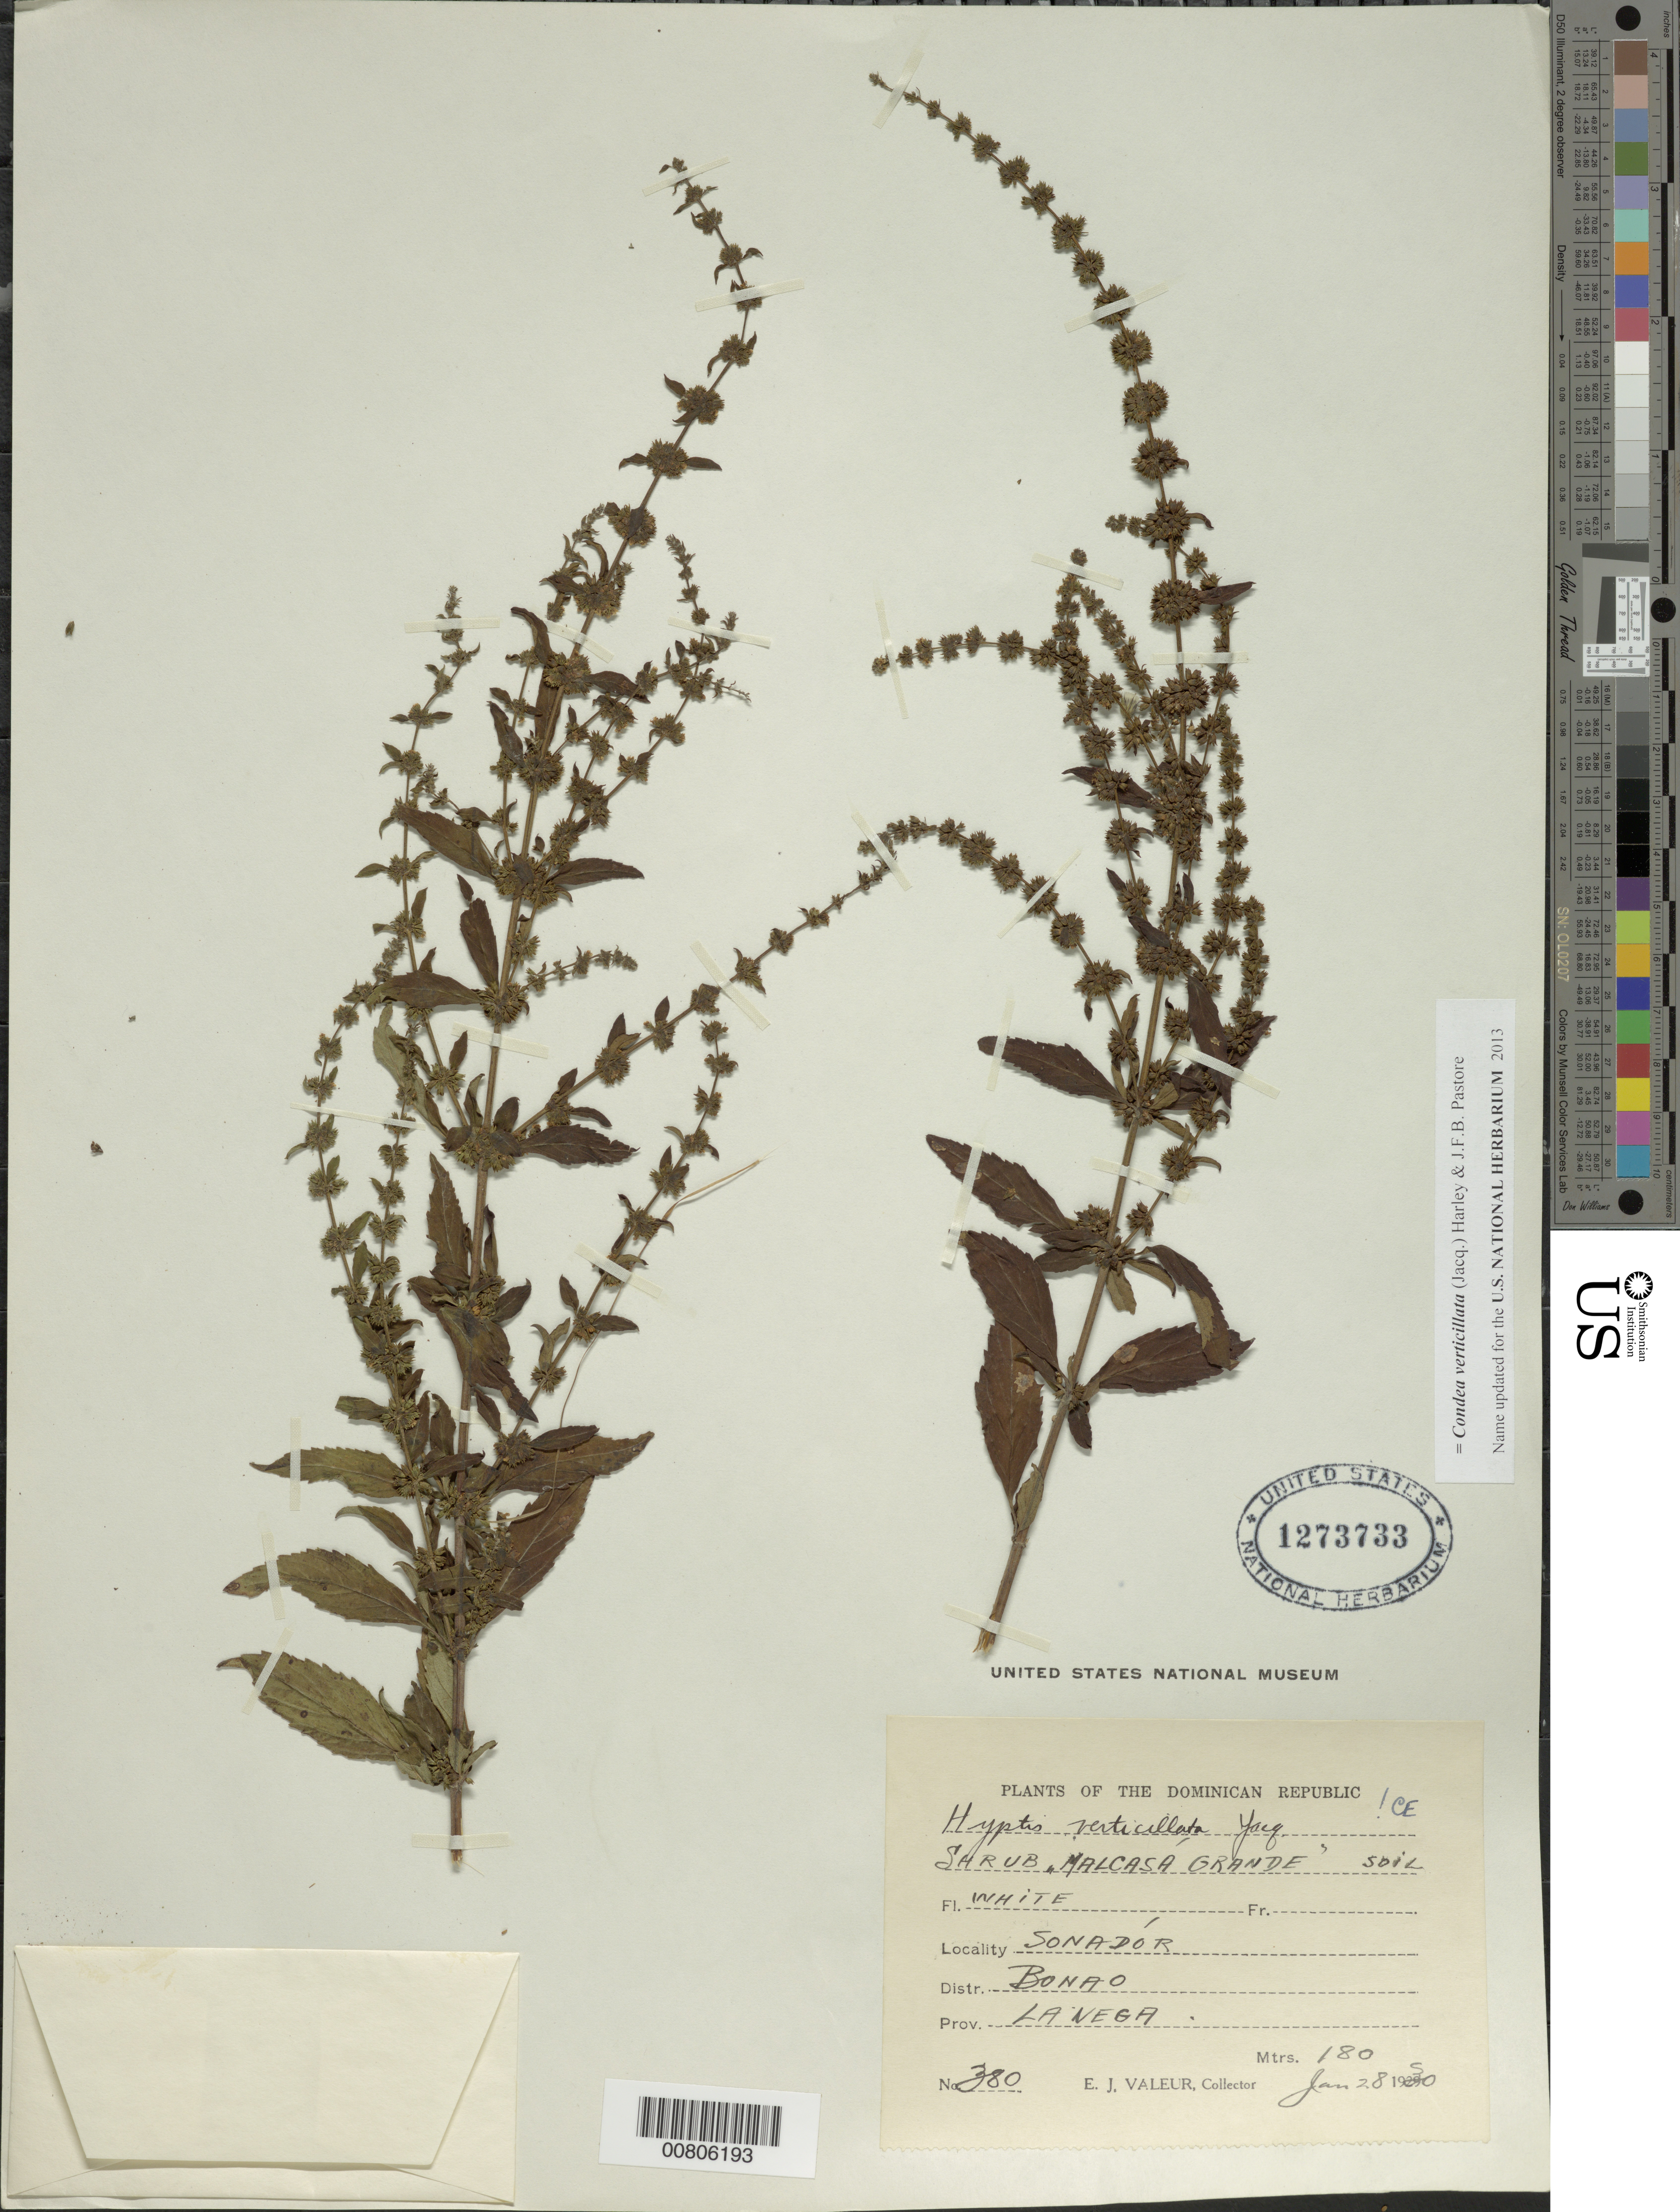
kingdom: Plantae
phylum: Tracheophyta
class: Magnoliopsida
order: Lamiales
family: Lamiaceae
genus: Condea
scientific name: Condea verticillata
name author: (Jacq.) Harley & J.F.B. Pastore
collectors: E. Valeur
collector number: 380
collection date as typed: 28 Jan 1930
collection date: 1930-01-28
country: Dominican Republic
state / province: La Vega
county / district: Bonao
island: Hispaniola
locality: Sonadór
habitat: Soil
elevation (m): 180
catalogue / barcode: US 1273733